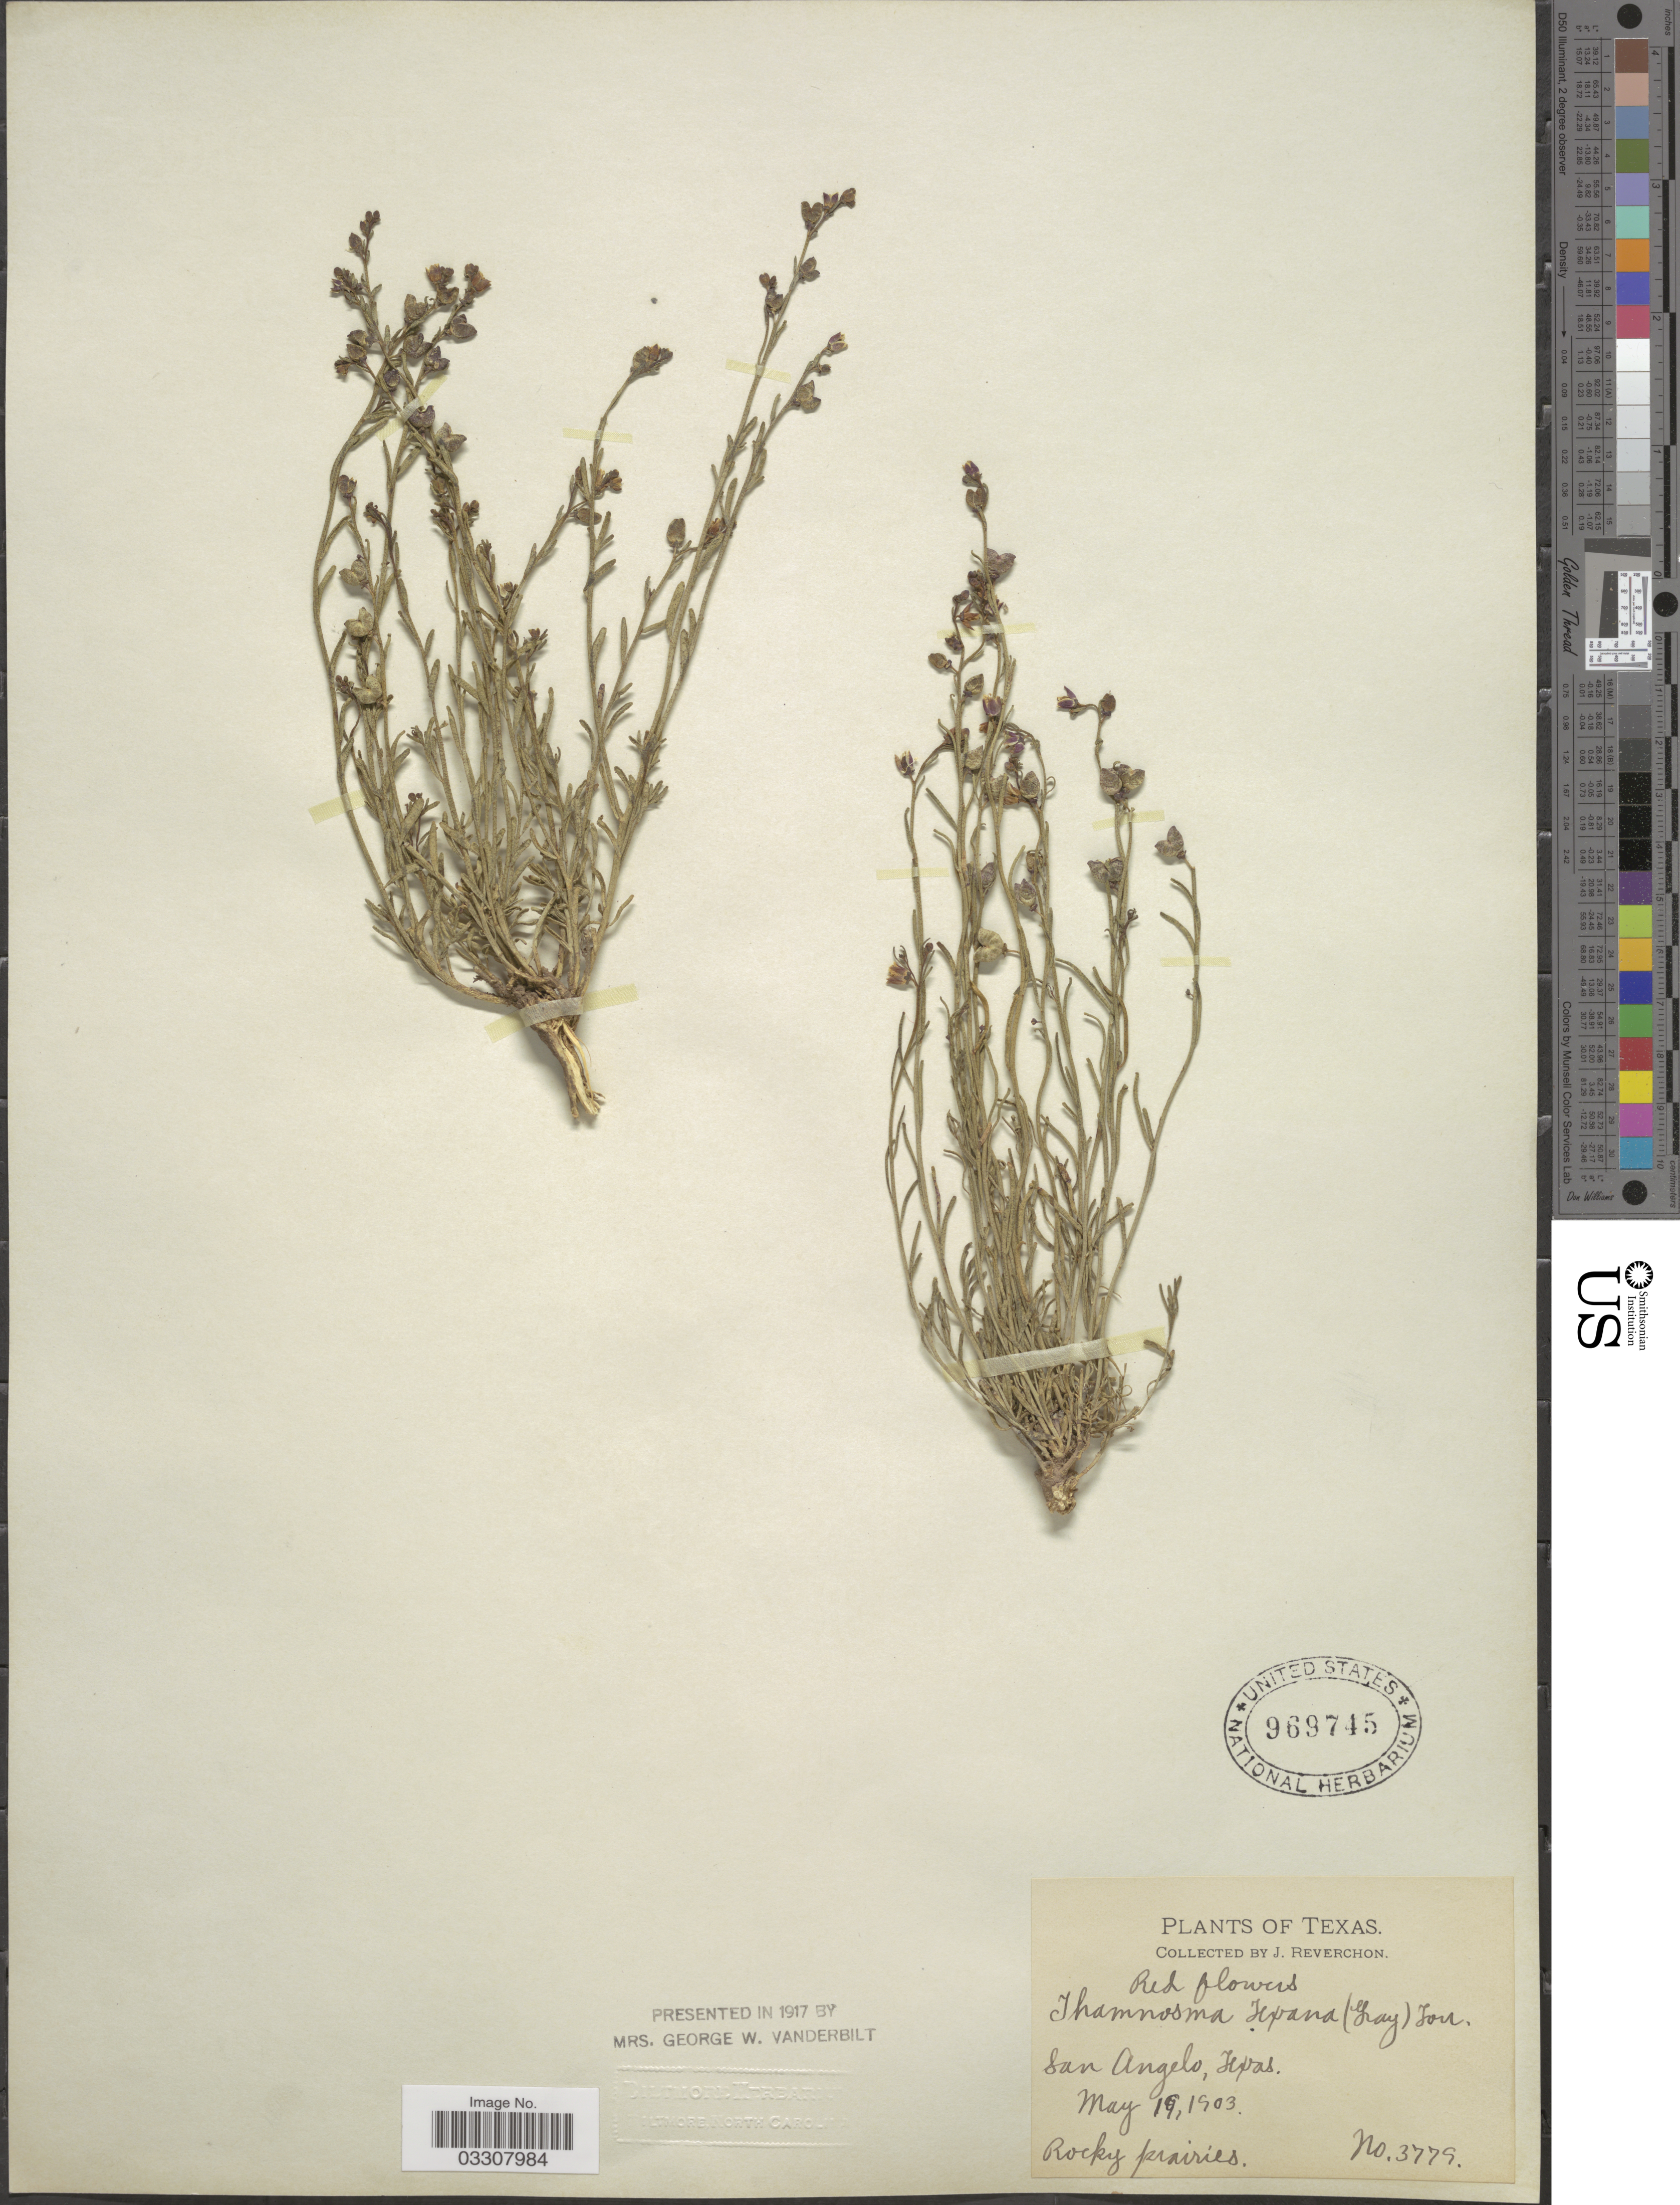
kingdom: Plantae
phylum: Tracheophyta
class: Magnoliopsida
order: Sapindales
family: Rutaceae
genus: Thamnosma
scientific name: Thamnosma texana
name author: (A. Gray) Torr.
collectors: J. Reverchon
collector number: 3779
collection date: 1903-05-19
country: United States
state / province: Texas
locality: San Angelo.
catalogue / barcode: US 969745